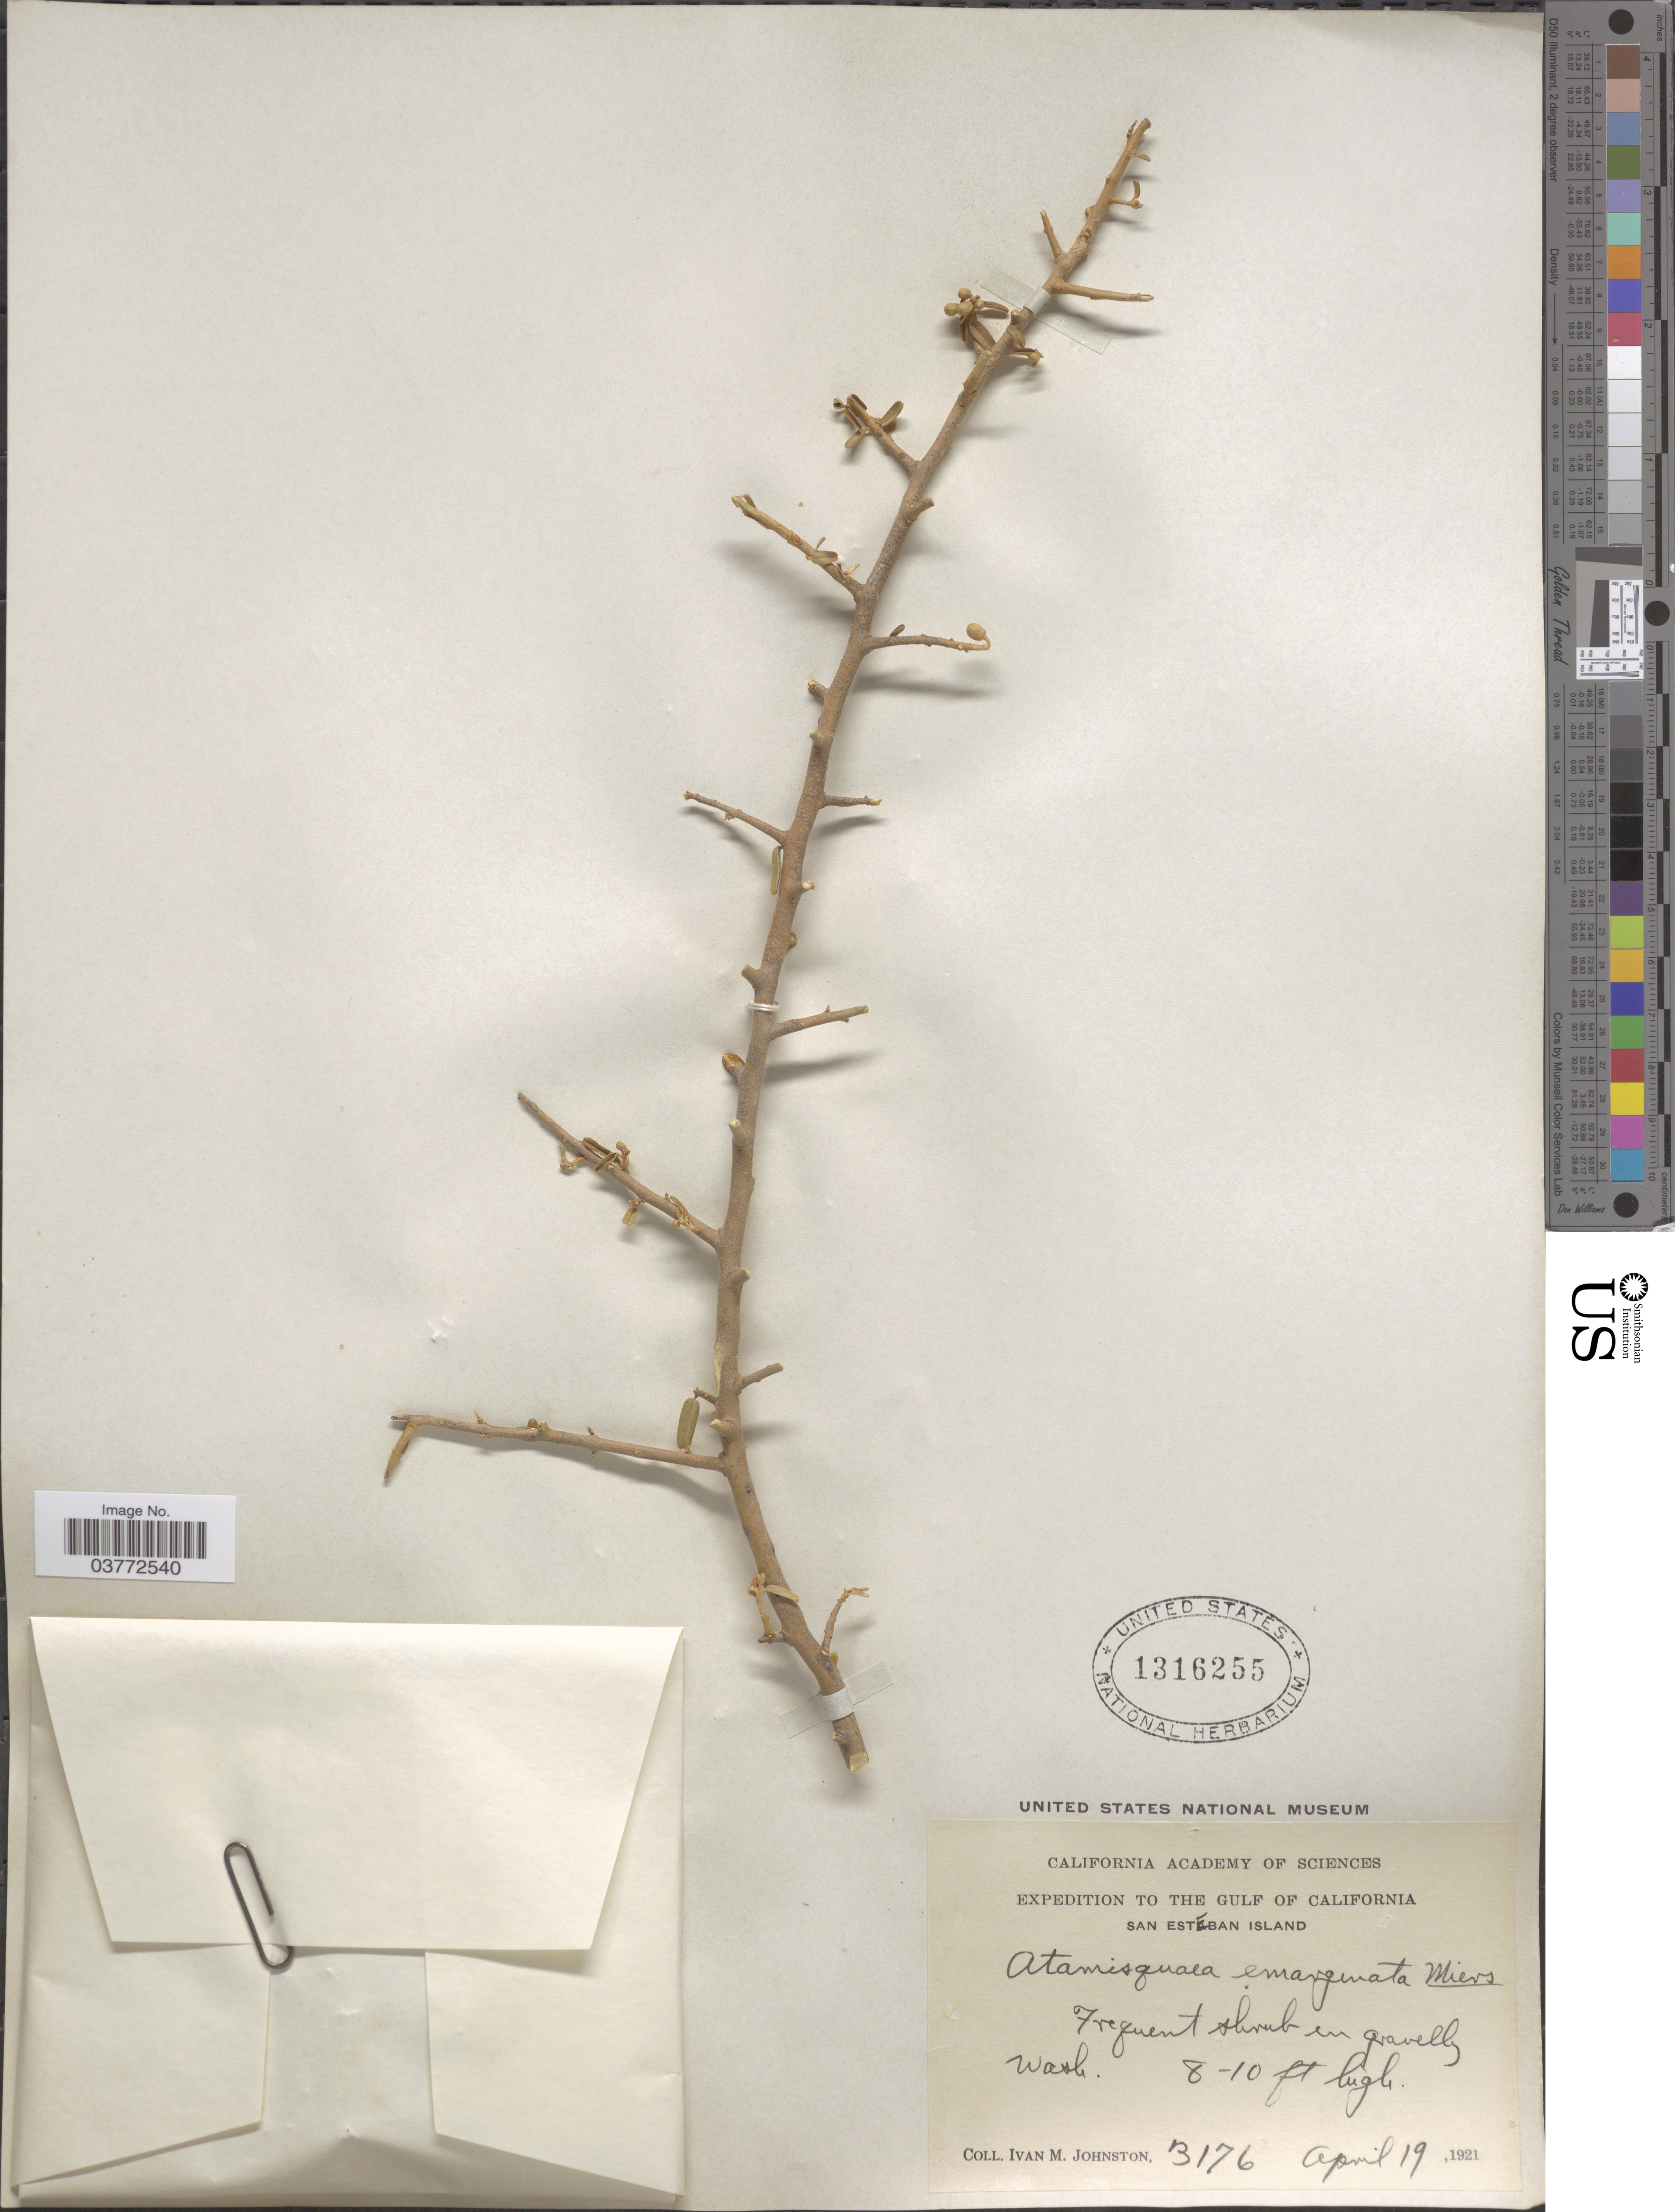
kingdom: Plantae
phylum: Tracheophyta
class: Magnoliopsida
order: Brassicales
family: Capparaceae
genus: Atamisquea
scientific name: Atamisquea emarginata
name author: Miers ex Hook. & Arn.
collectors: I.M. Johnston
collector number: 3176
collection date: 1921-04-19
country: United States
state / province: California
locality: The Gulf of California. San Esteban Island.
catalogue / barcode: US 1316255